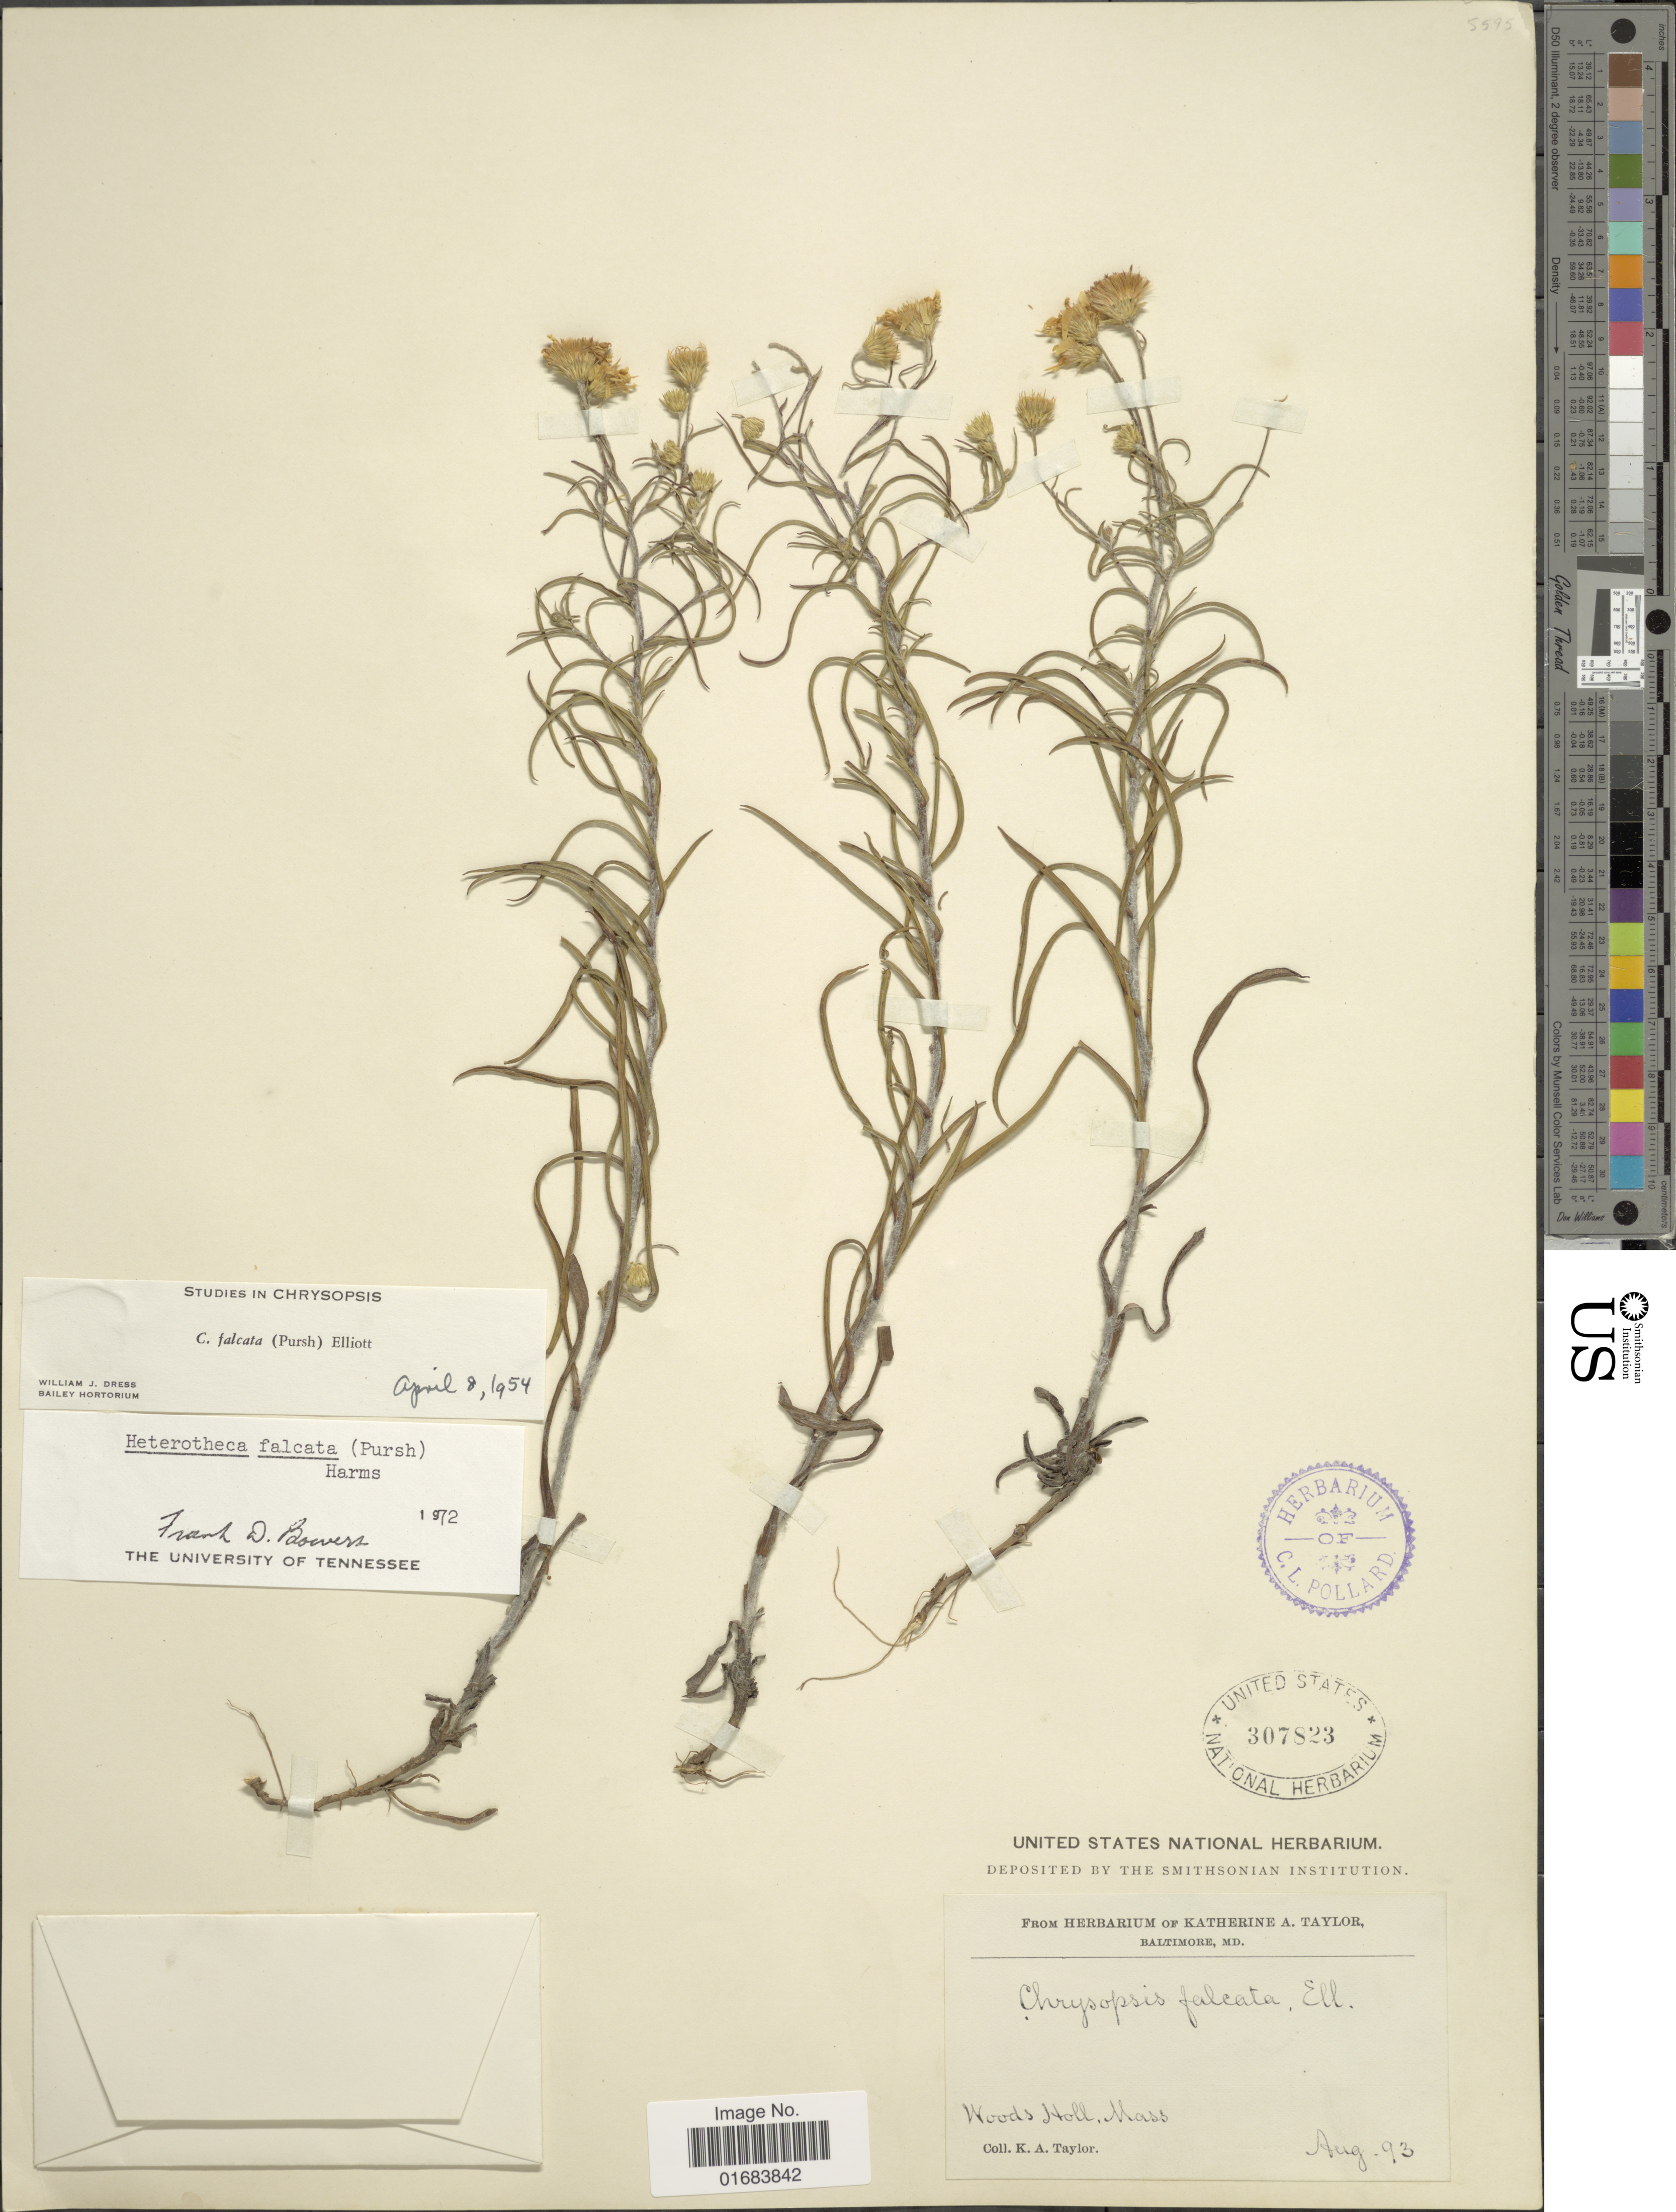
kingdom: Plantae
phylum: Tracheophyta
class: Magnoliopsida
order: Asterales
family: Asteraceae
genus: Pityopsis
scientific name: Pityopsis falcata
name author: (Pursh) Nutt.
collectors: K. A. Taylor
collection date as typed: Transcribed d/m/y: /8/93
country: United States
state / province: Massachusetts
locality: Woods Hall.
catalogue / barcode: US 307823